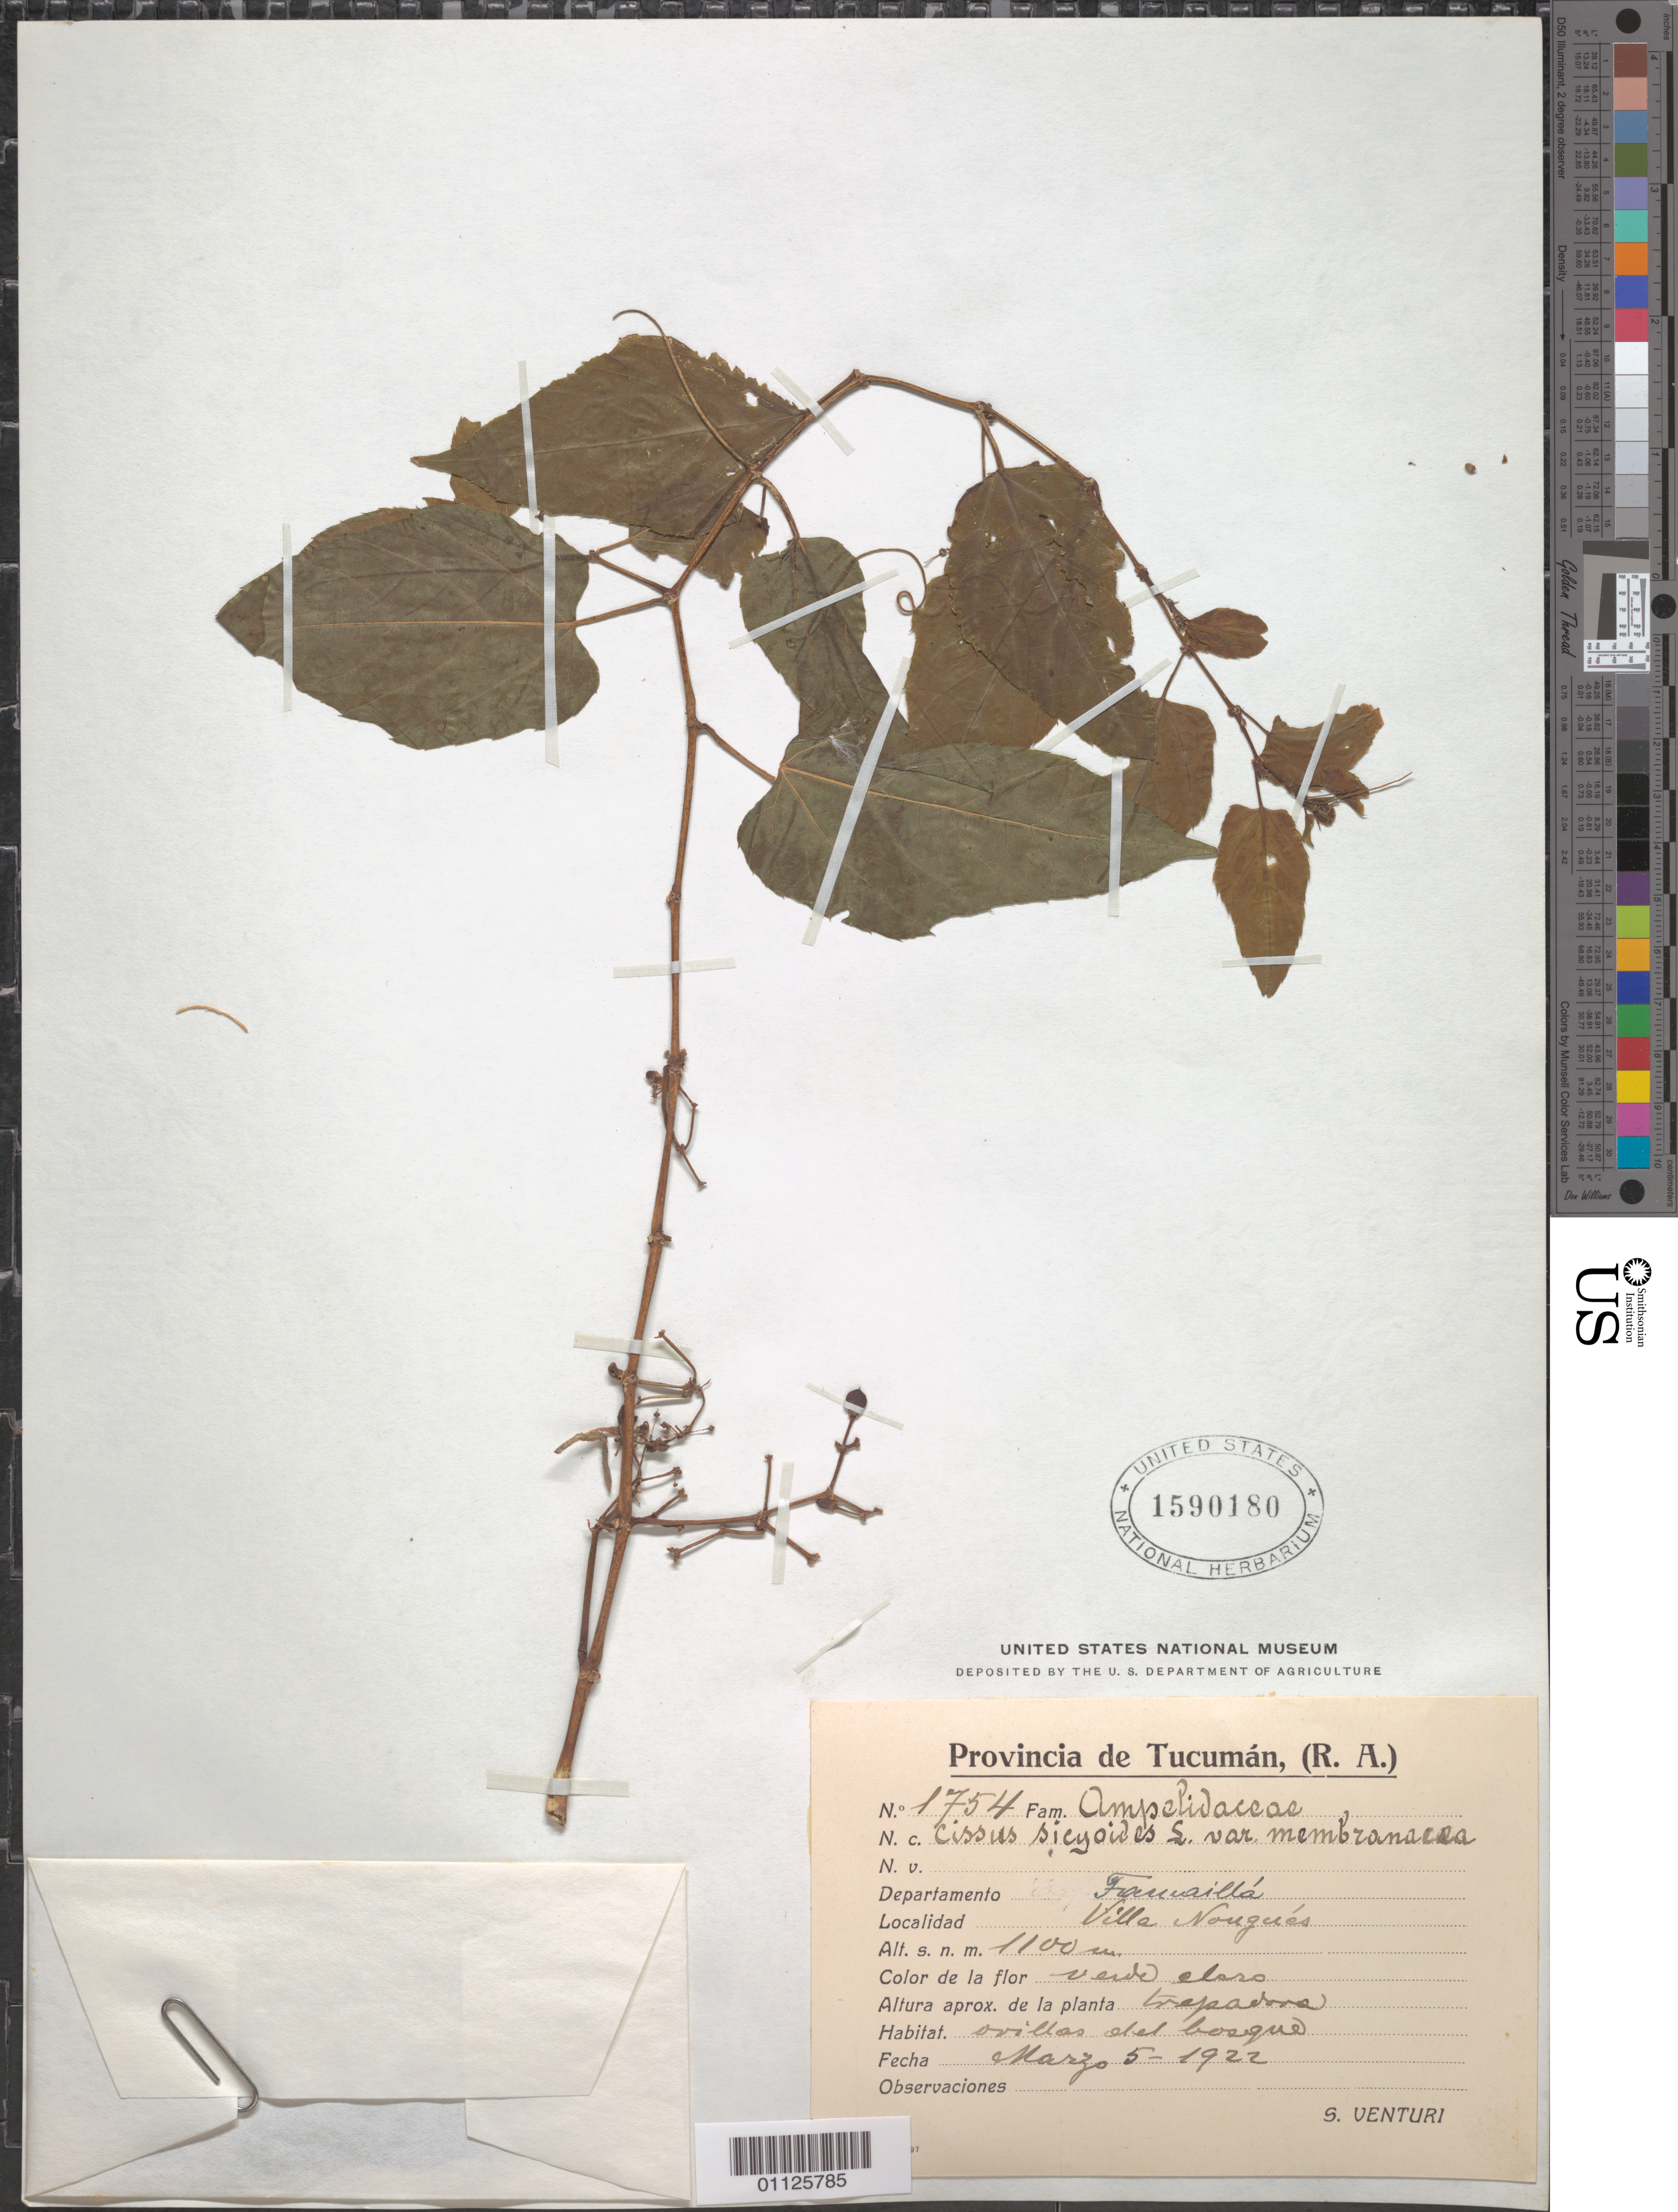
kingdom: Plantae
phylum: Tracheophyta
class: Magnoliopsida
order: Vitales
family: Vitaceae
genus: Cissus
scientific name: Cissus verticillata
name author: (L.) Nicolson & C.E. Jarvis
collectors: S. Venturi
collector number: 1754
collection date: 1922-03-05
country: Argentina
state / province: Tucumán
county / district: Famaillá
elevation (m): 1100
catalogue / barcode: US 1590180